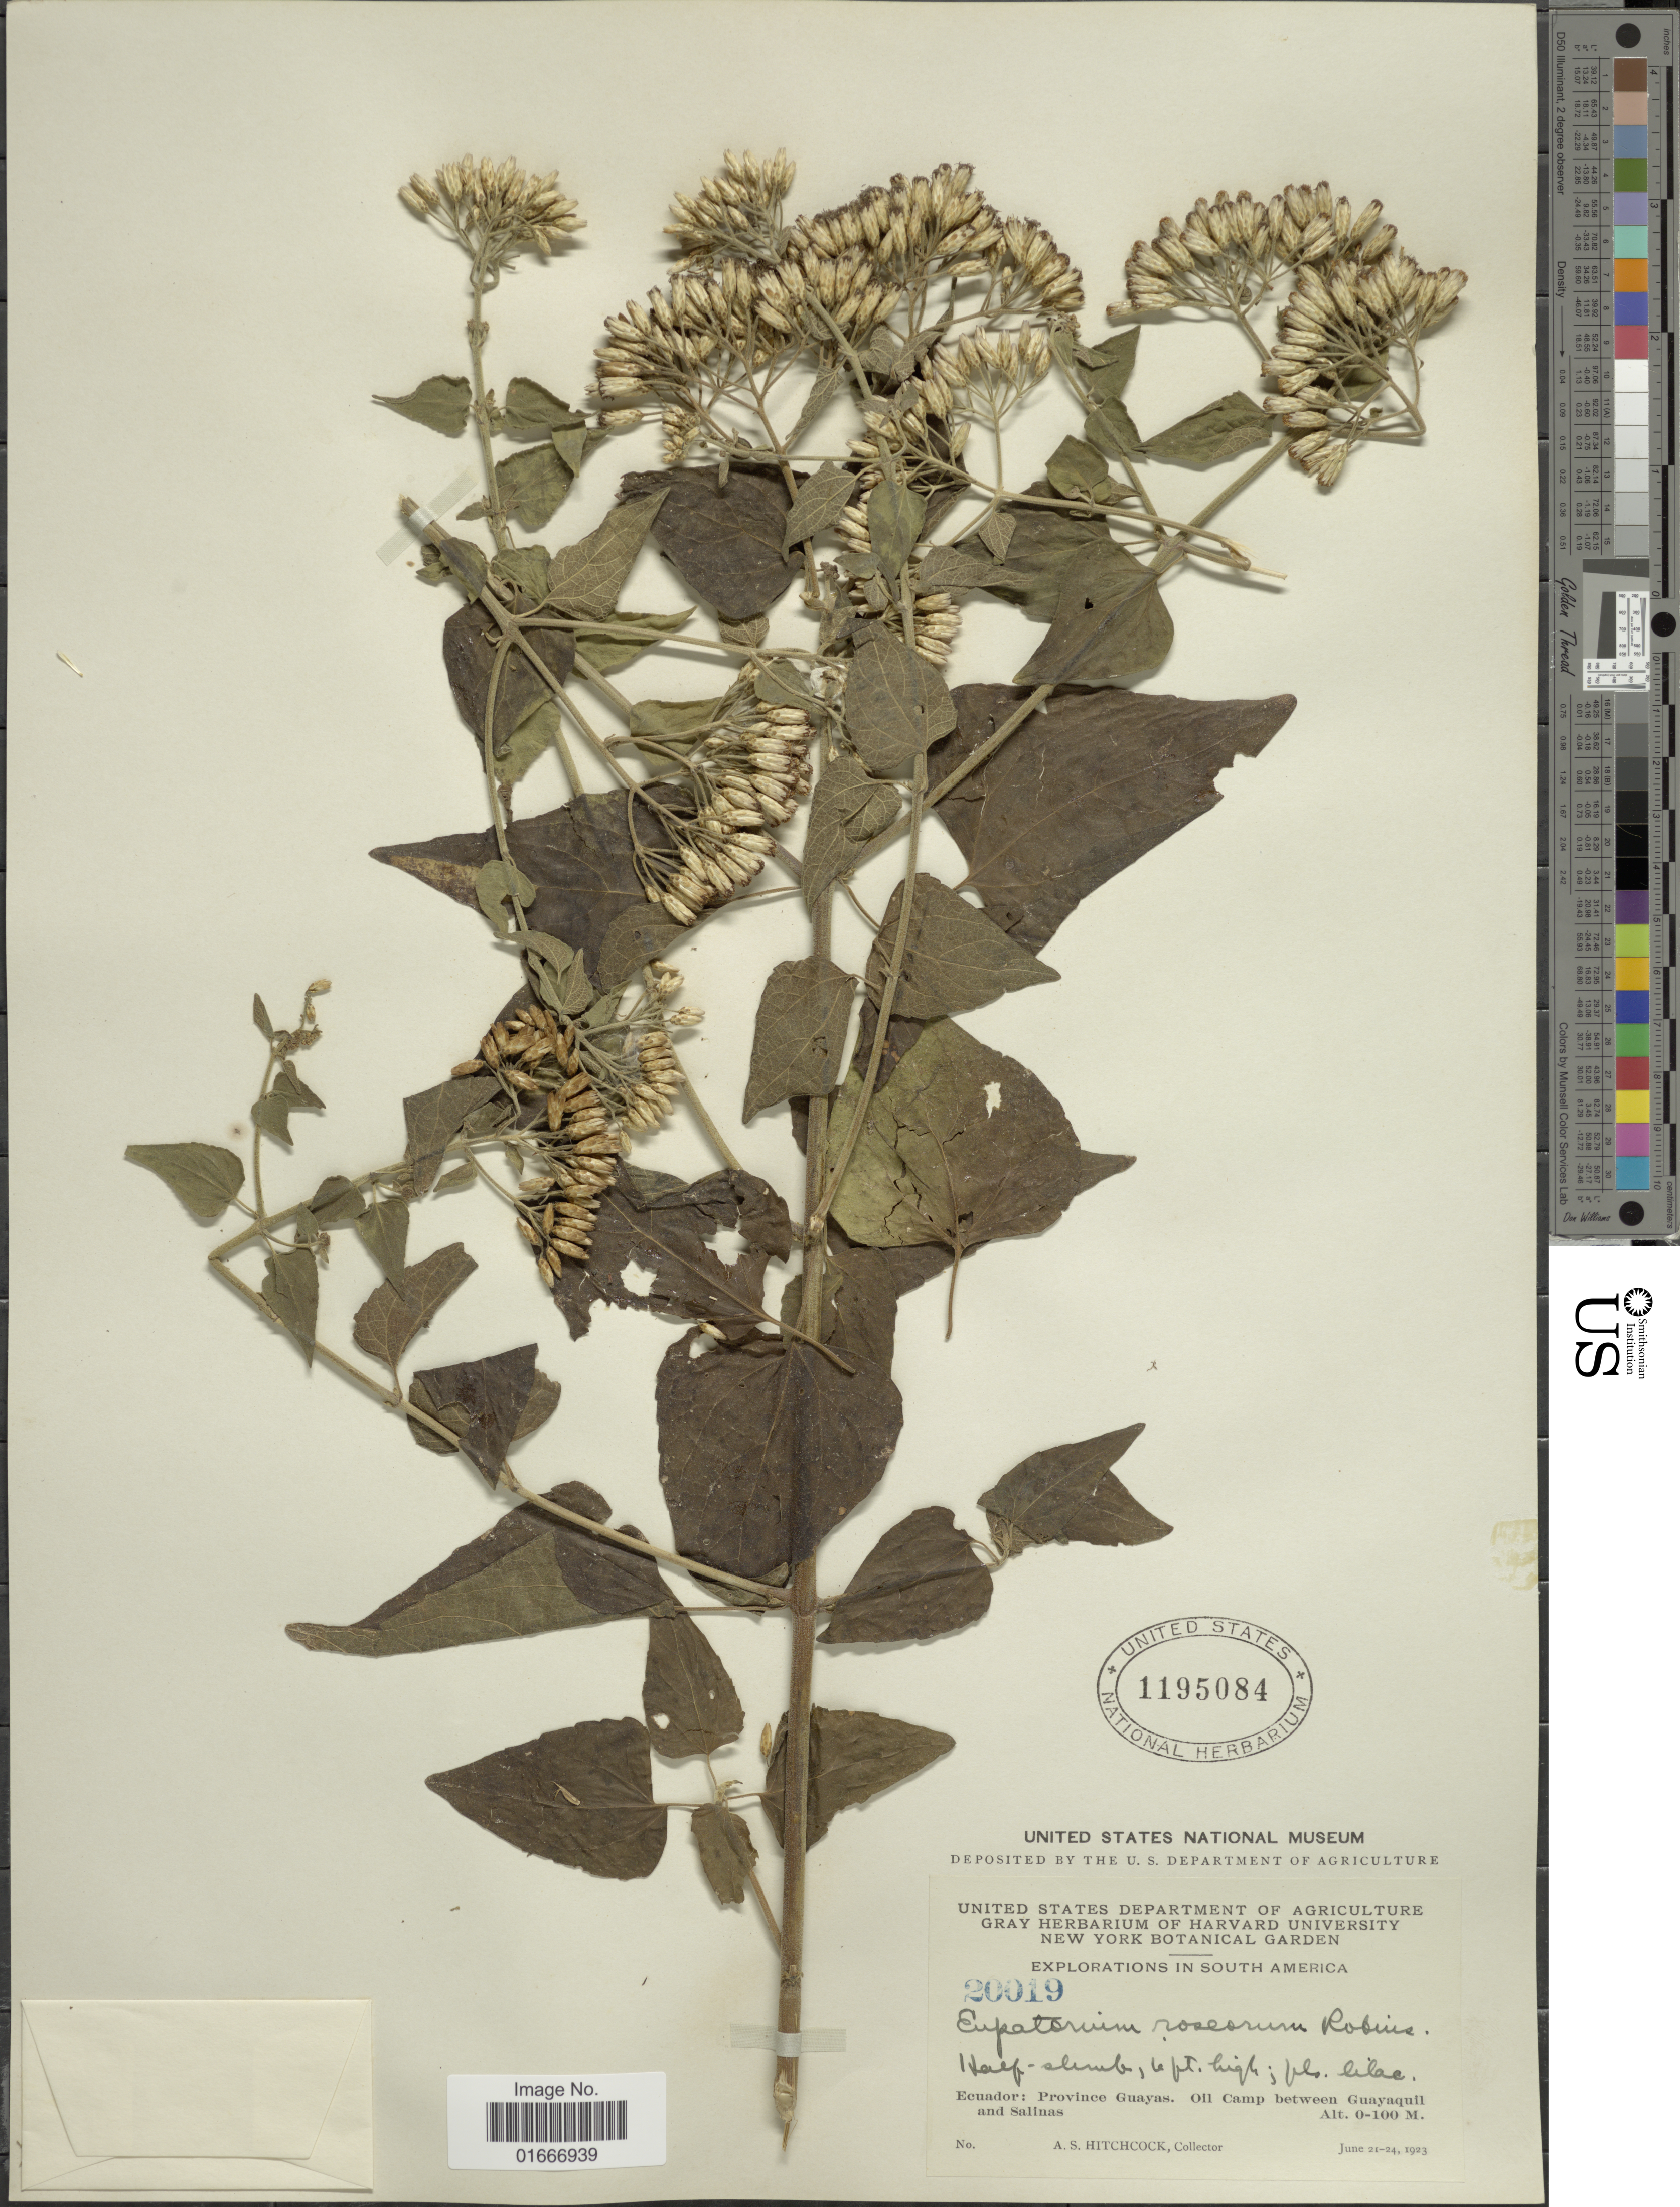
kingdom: Plantae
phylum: Tracheophyta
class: Magnoliopsida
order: Asterales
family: Asteraceae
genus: Chromolaena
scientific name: Chromolaena roseorum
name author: (B.L. Rob.) R.M. King & H. Rob.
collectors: A. S. Hitchcock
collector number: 20019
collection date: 1923-06-21/1923-06-24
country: Ecuador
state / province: Guayas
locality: Oil Camp between Guayaquil and Salinas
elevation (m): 0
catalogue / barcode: US 1195084